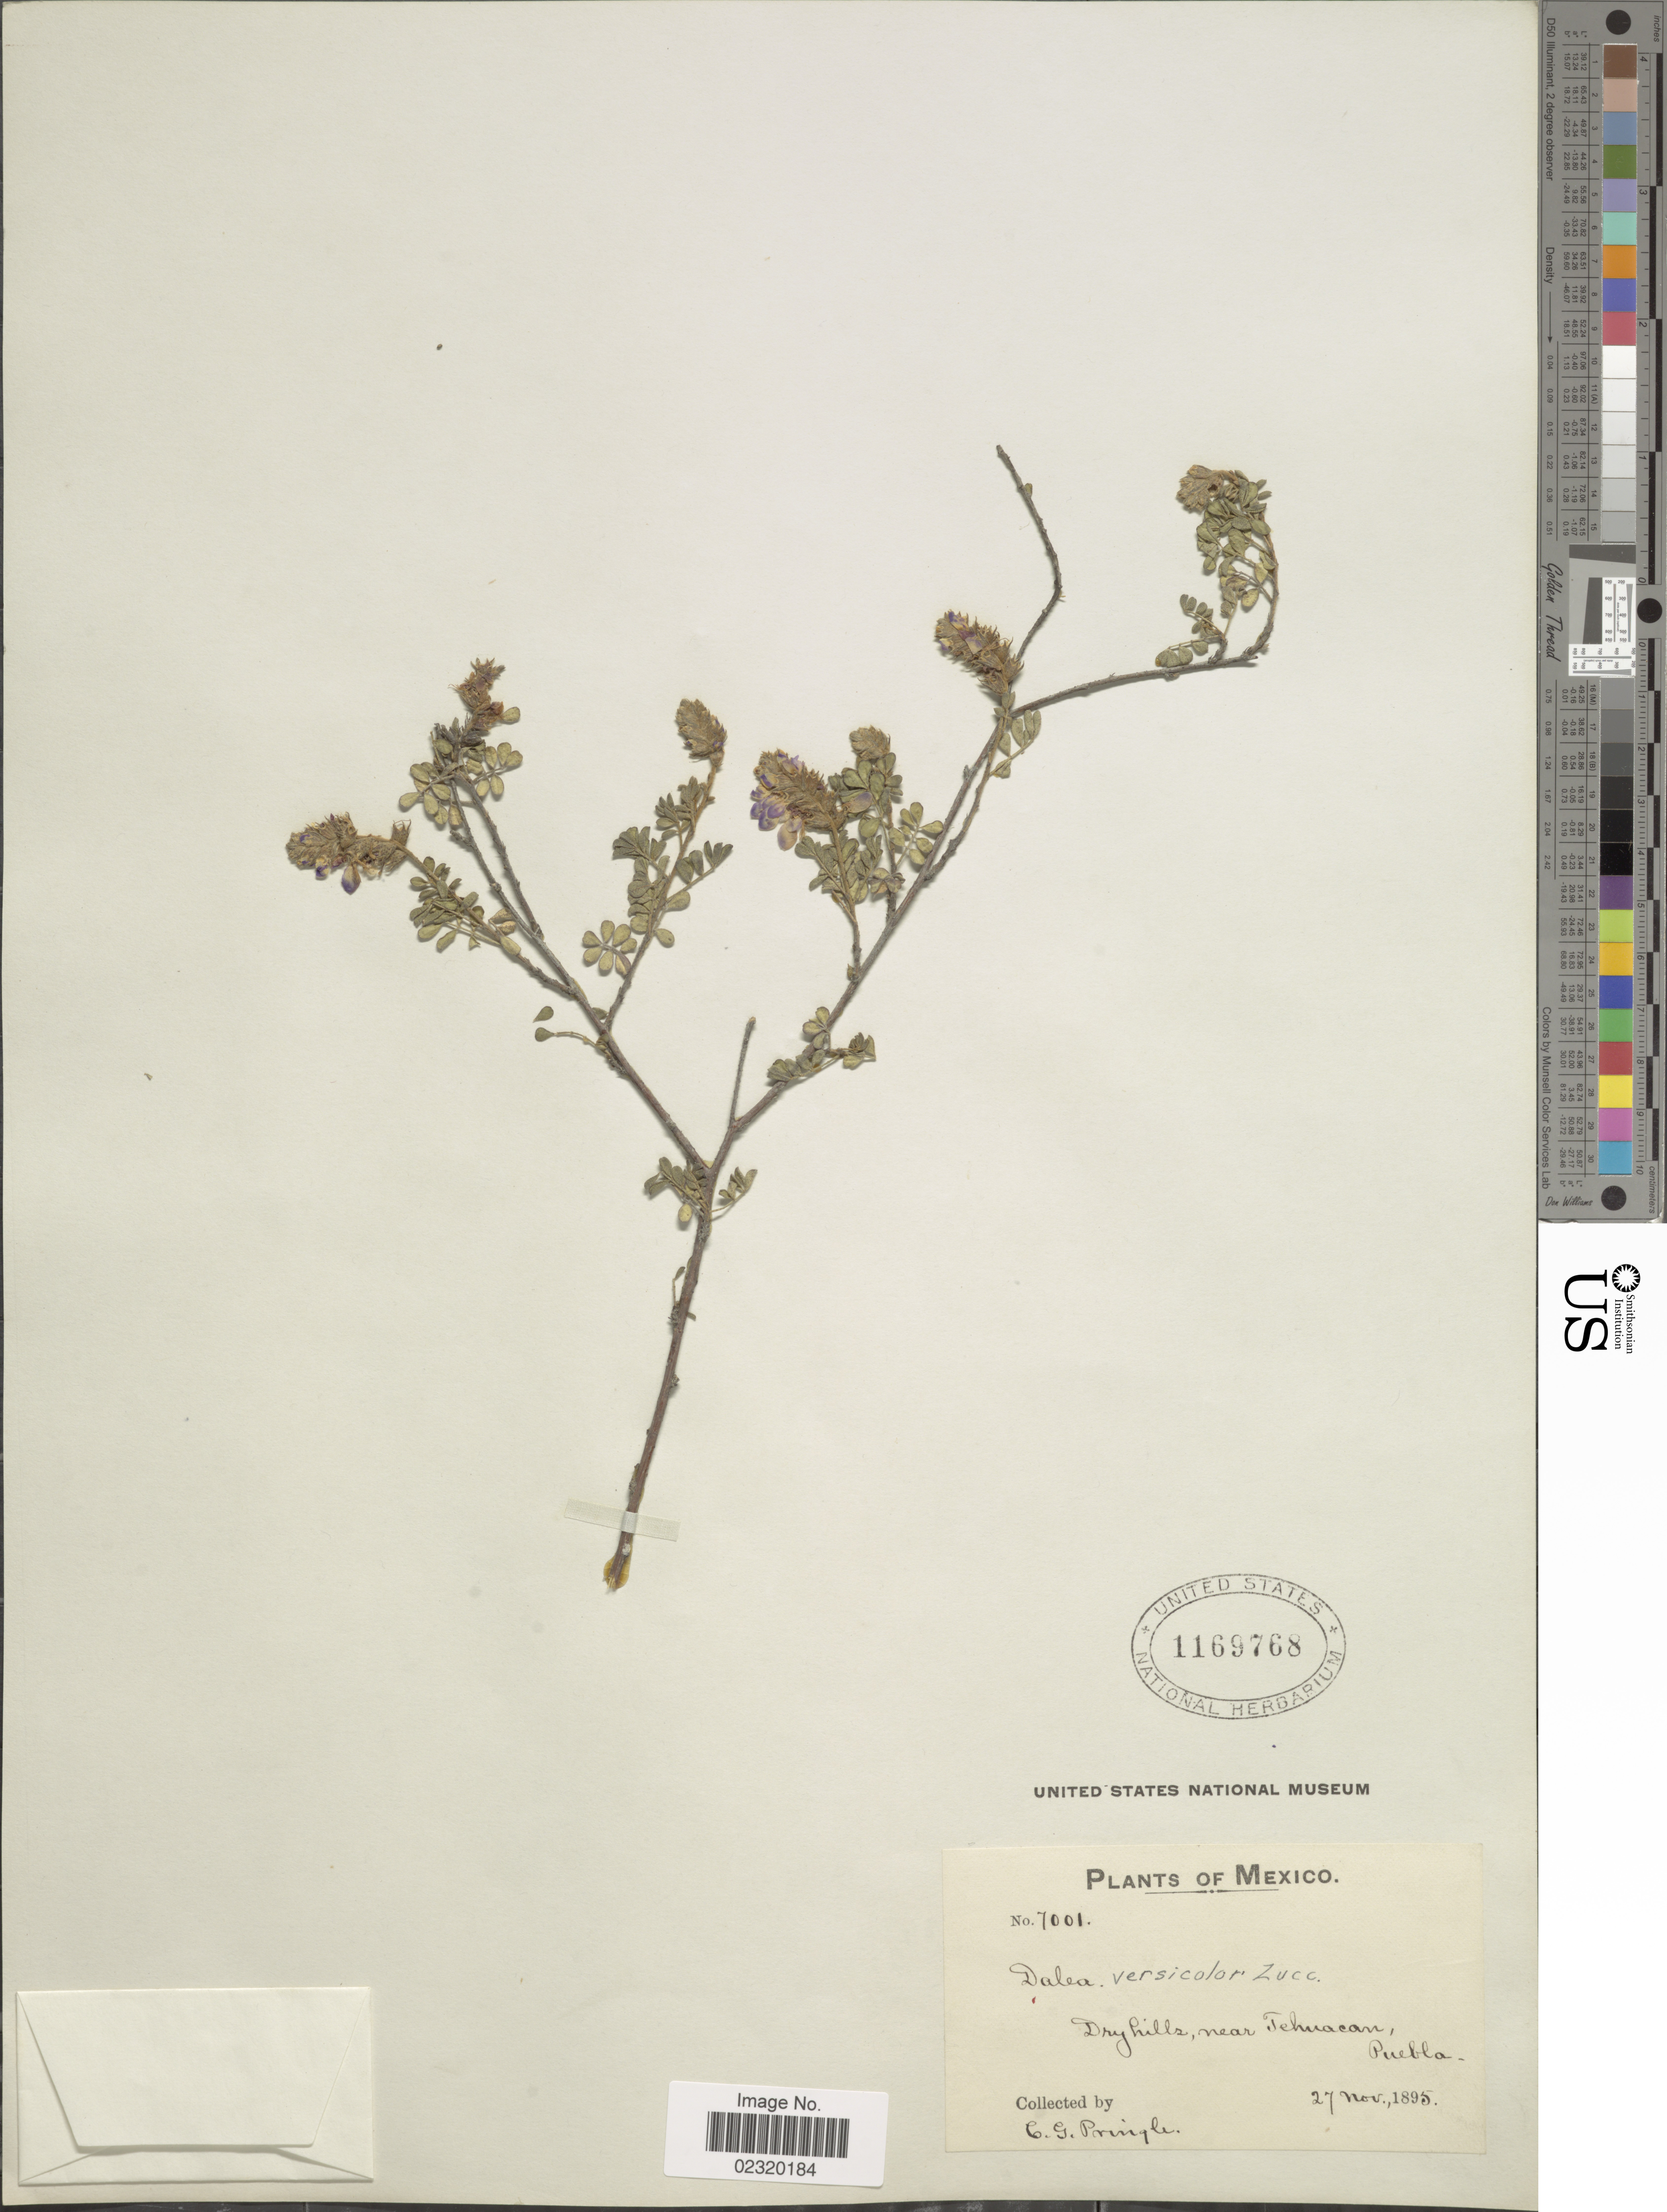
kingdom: Plantae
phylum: Tracheophyta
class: Magnoliopsida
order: Fabales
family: Fabaceae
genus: Dalea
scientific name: Dalea versicolor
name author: Zucc.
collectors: C. G. Pringle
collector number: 7001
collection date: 1895-11-27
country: Mexico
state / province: Puebla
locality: Near Tehuacan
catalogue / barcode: US 1169768